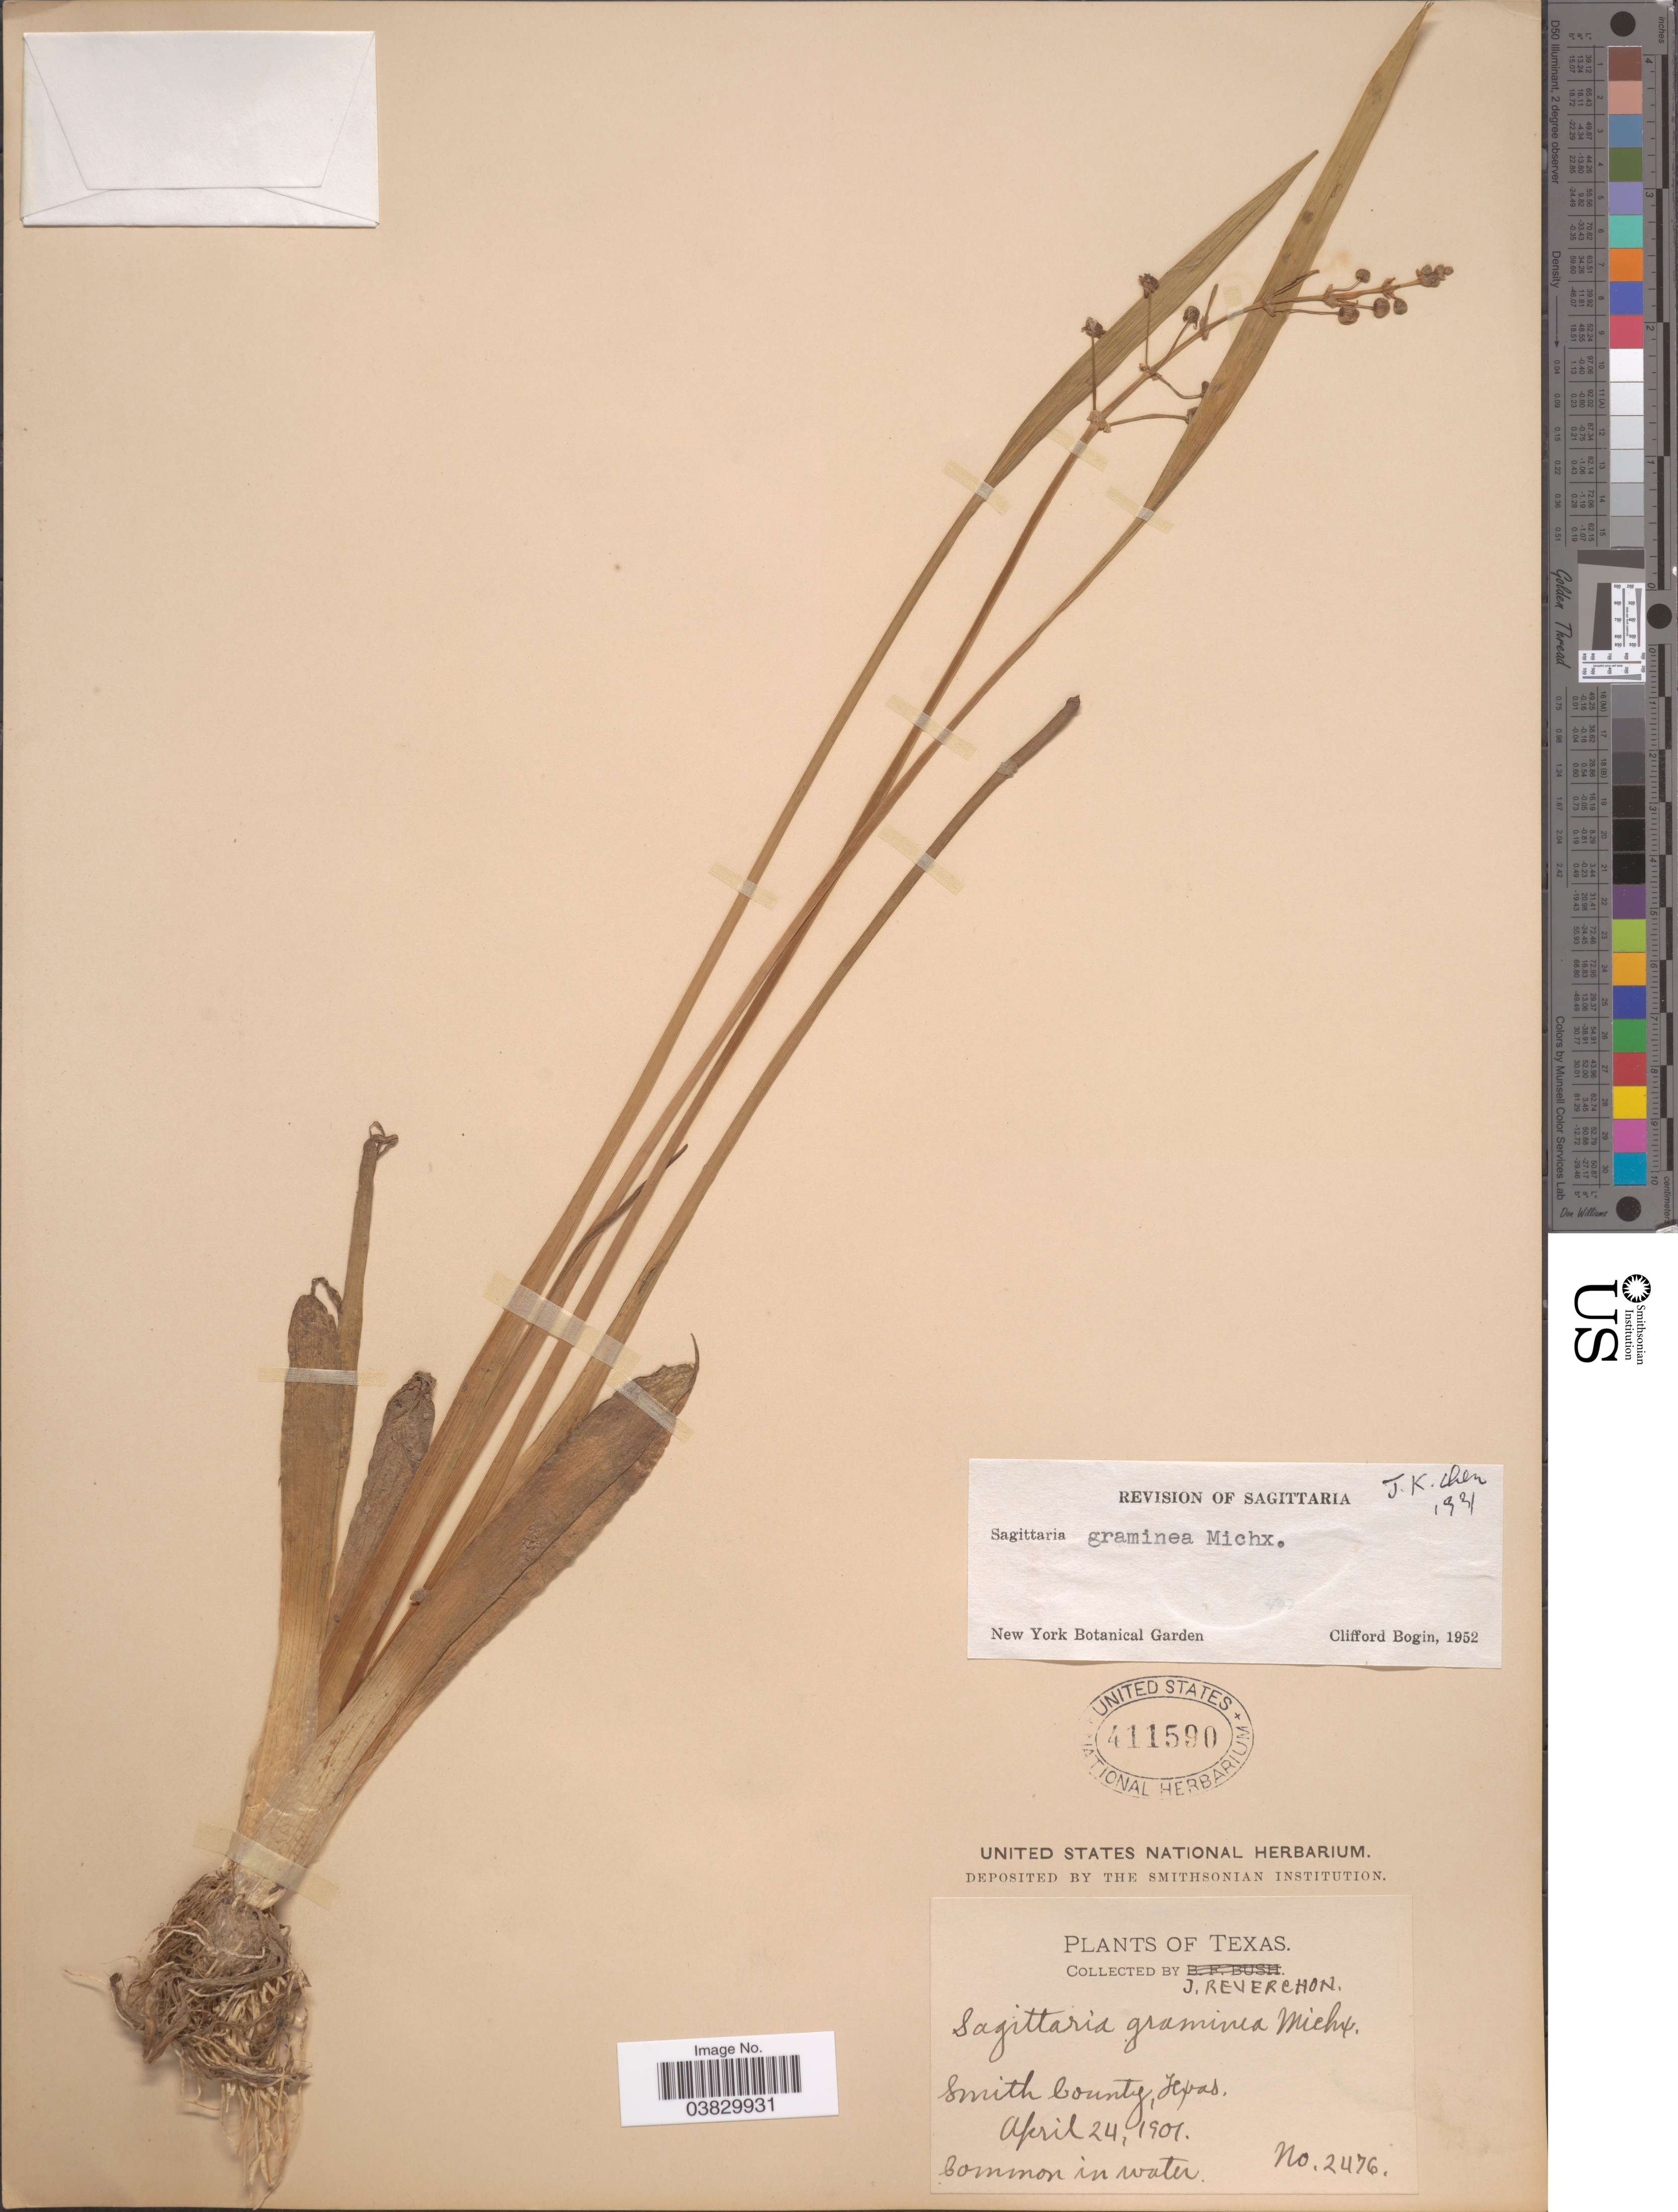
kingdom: Plantae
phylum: Tracheophyta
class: Liliopsida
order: Alismatales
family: Alismataceae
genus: Sagittaria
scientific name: Sagittaria graminea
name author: Michx.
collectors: J. Reverchon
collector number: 2476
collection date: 1901-04-24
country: United States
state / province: Texas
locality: Smith County.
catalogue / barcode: US 411590